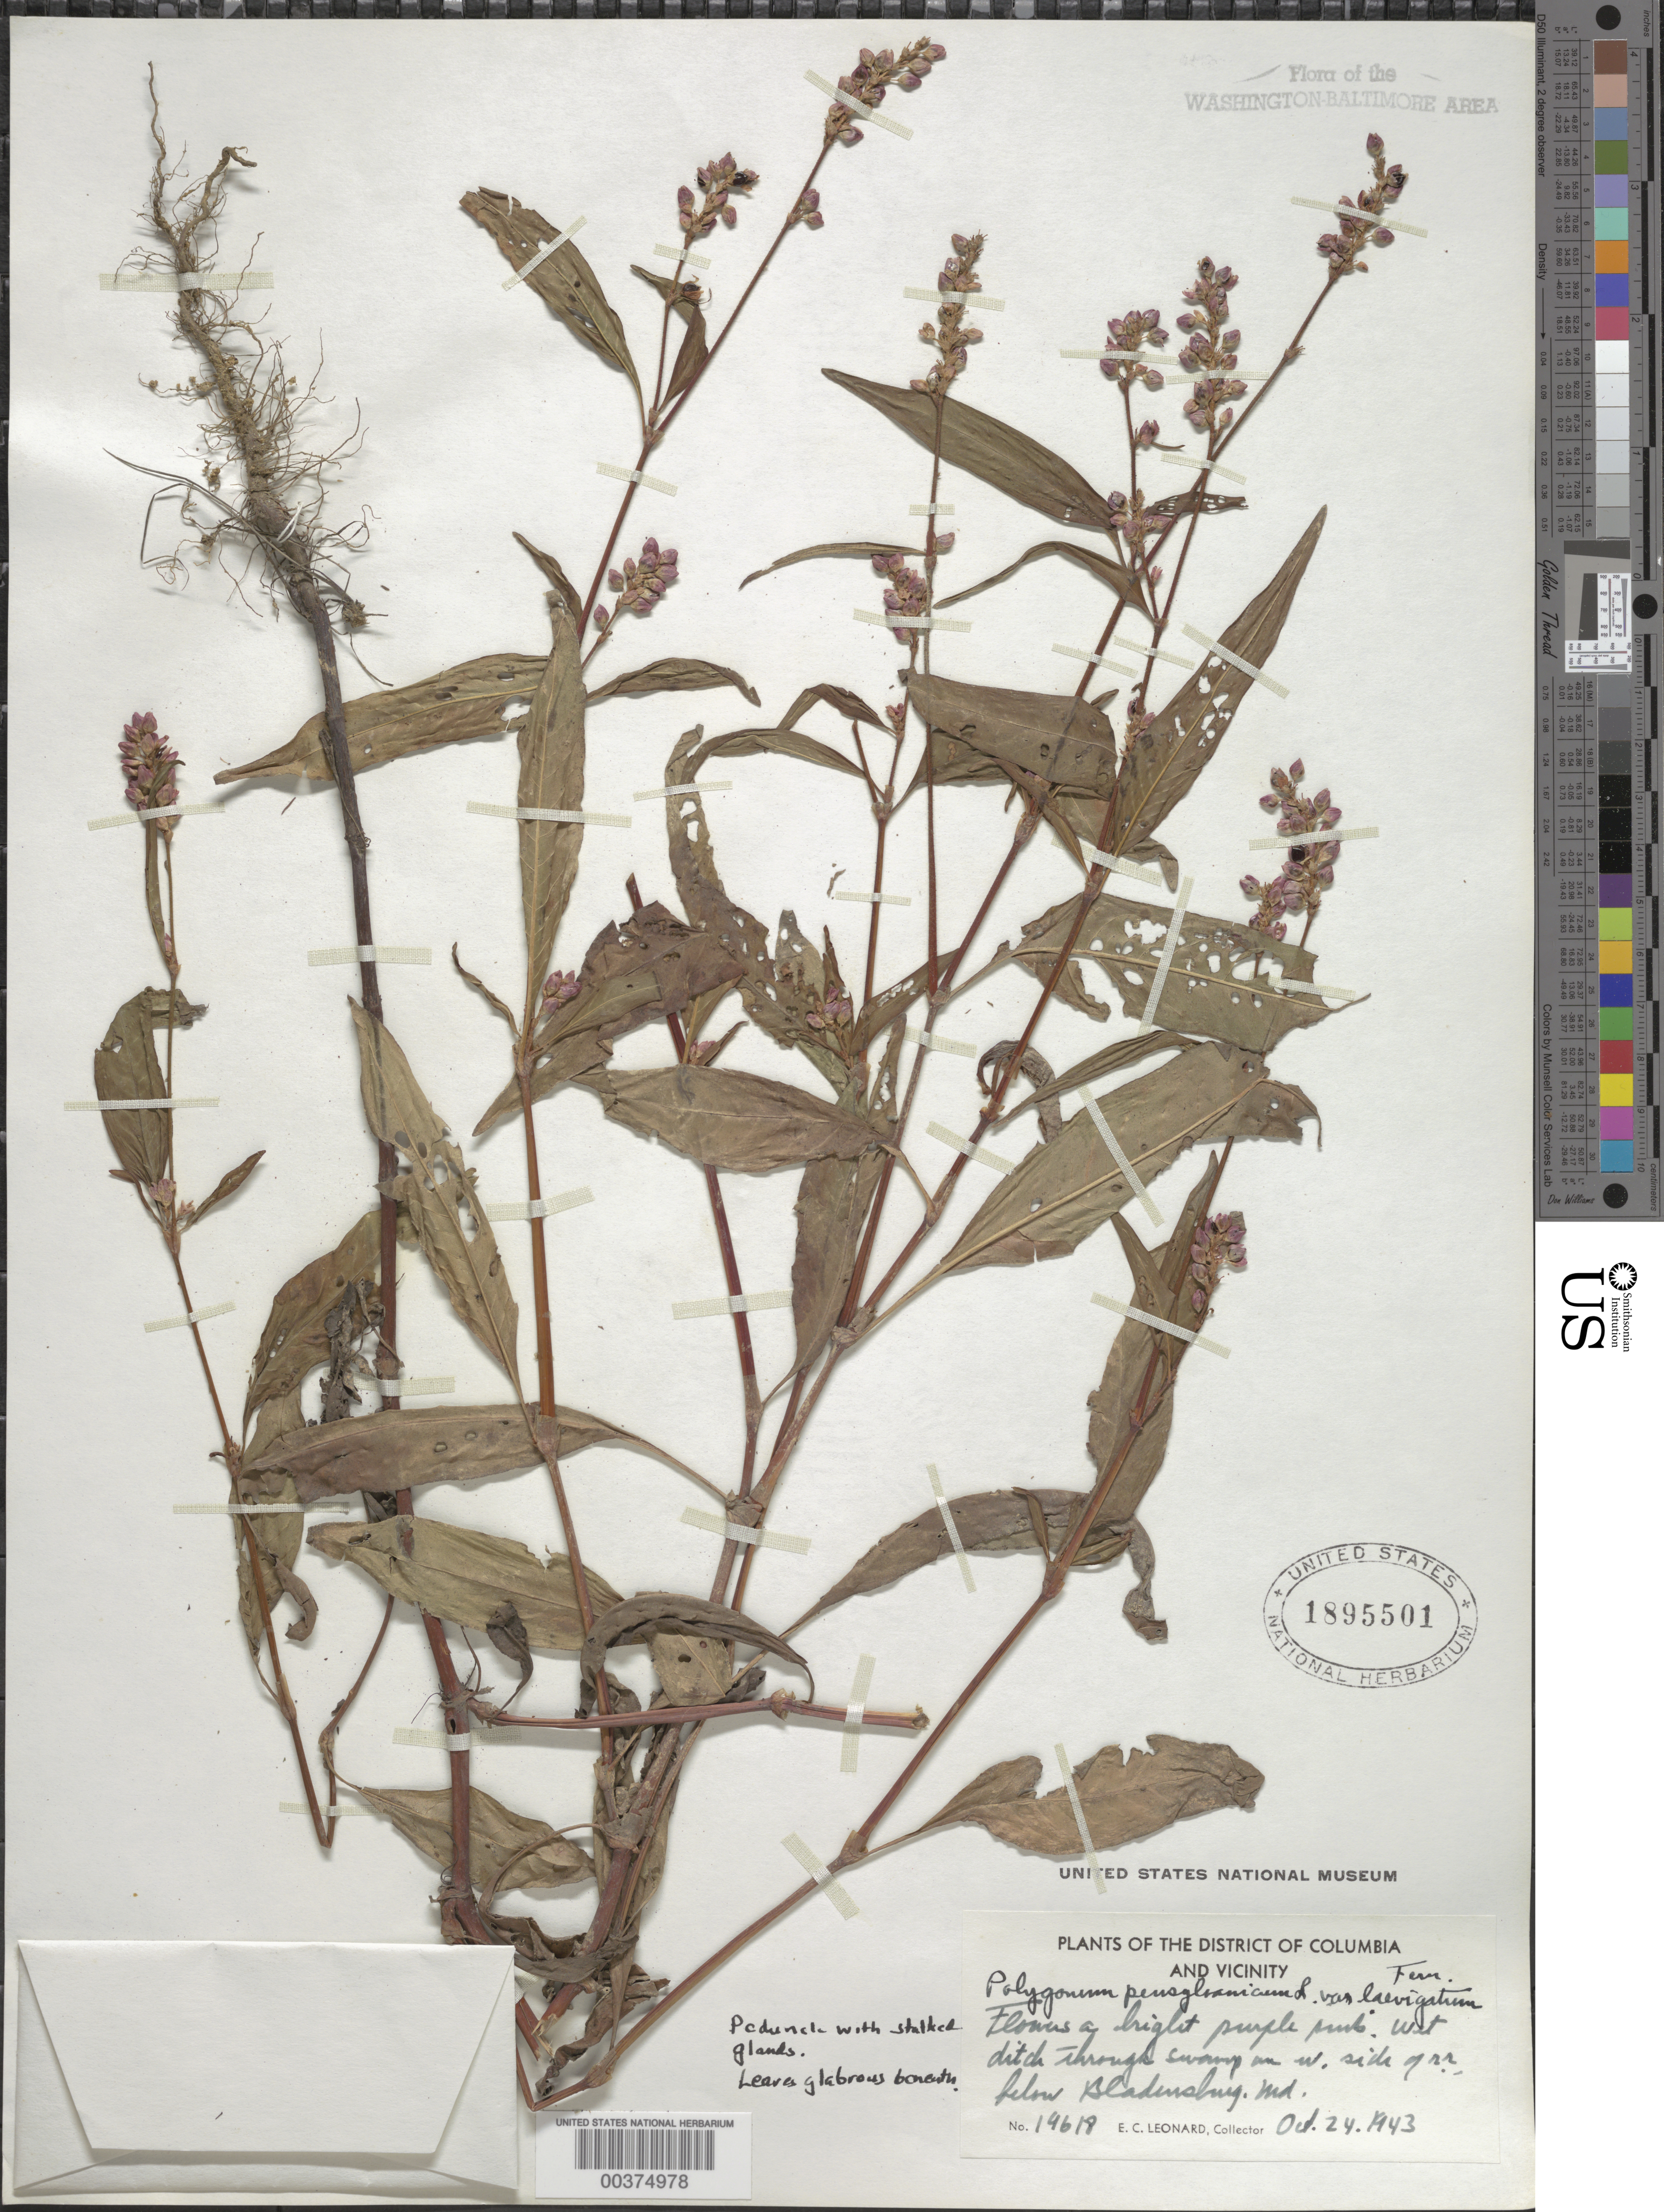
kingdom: Plantae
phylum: Tracheophyta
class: Magnoliopsida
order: Caryophyllales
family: Polygonaceae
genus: Persicaria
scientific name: Persicaria pensylvanica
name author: (L.) M. Gómez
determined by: Atha, D. E.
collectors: E. C. Leonard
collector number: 19618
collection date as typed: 24 Oct 1943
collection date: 1943-10-24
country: United States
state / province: Maryland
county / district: Prince George's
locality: Below Bladensburg, railroad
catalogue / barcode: US 1895501